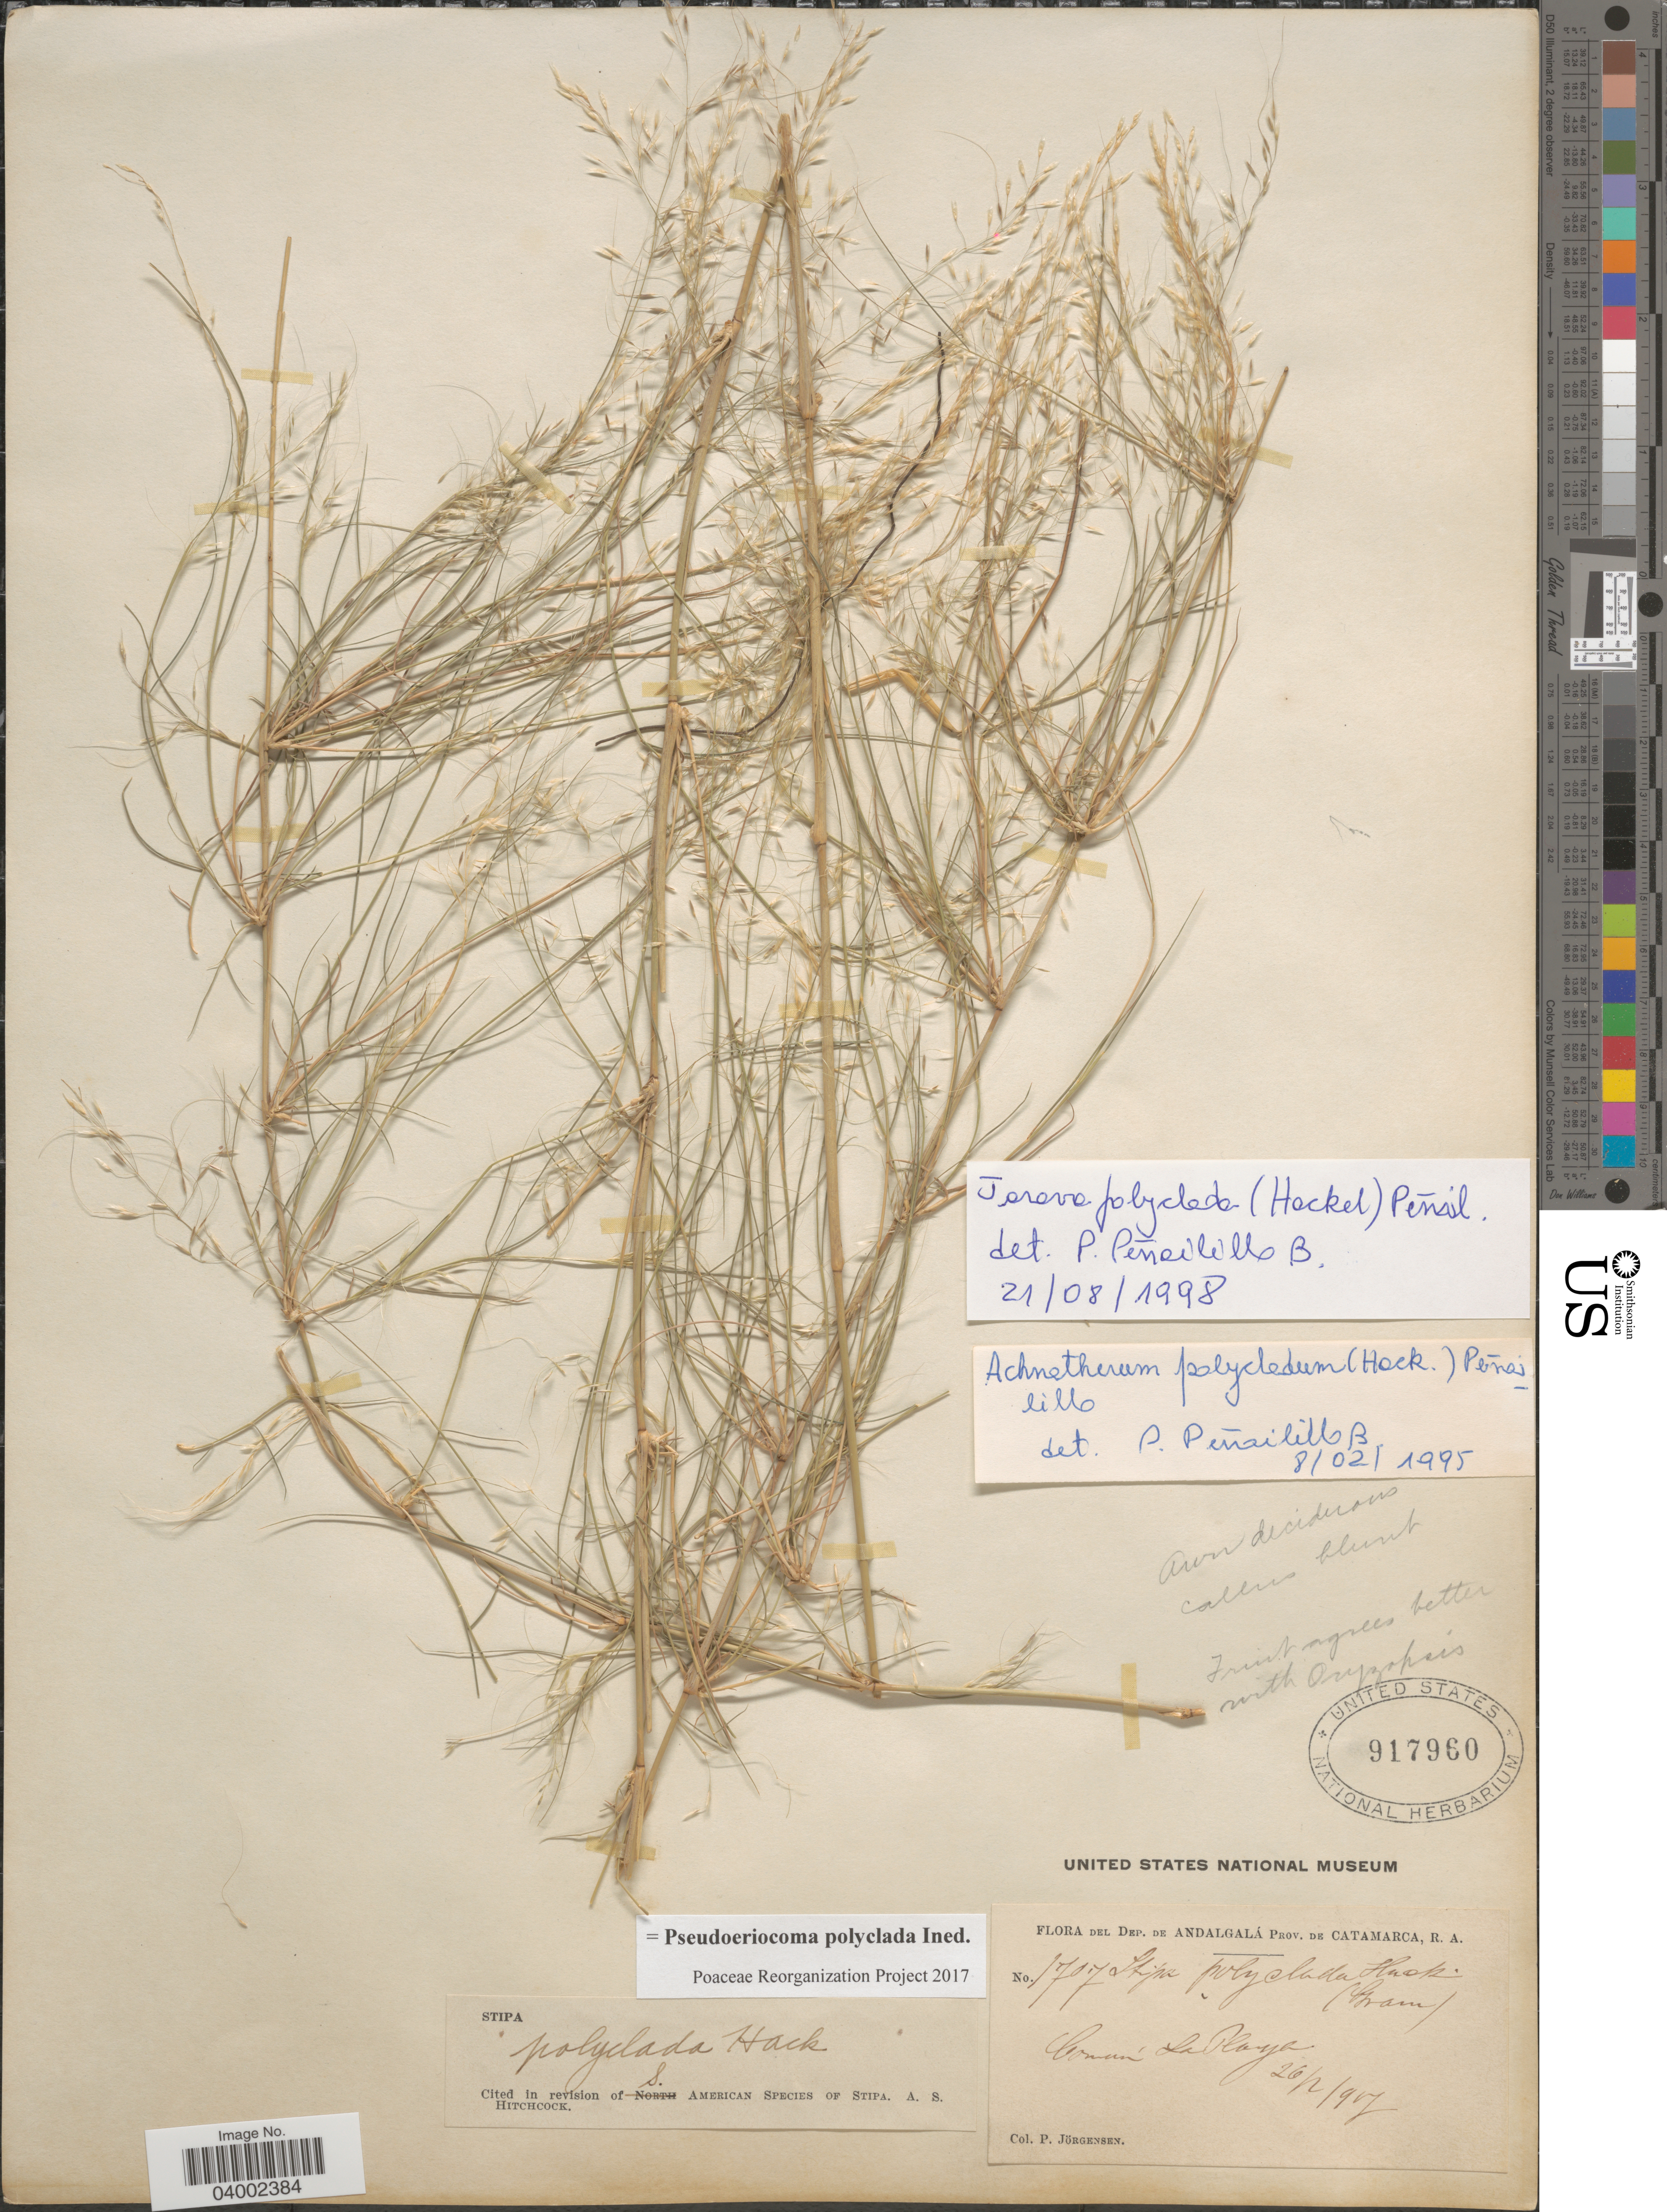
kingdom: Plantae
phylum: Tracheophyta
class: Liliopsida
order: Poales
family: Poaceae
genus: Pseudoeriocoma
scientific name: Pseudoeriocoma ployclada ined.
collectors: P. Jörgensen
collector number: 1707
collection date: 1907-02-26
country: Argentina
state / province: Catamarca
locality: Dep. de Andalgalá. Común La Playa.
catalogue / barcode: US 917960